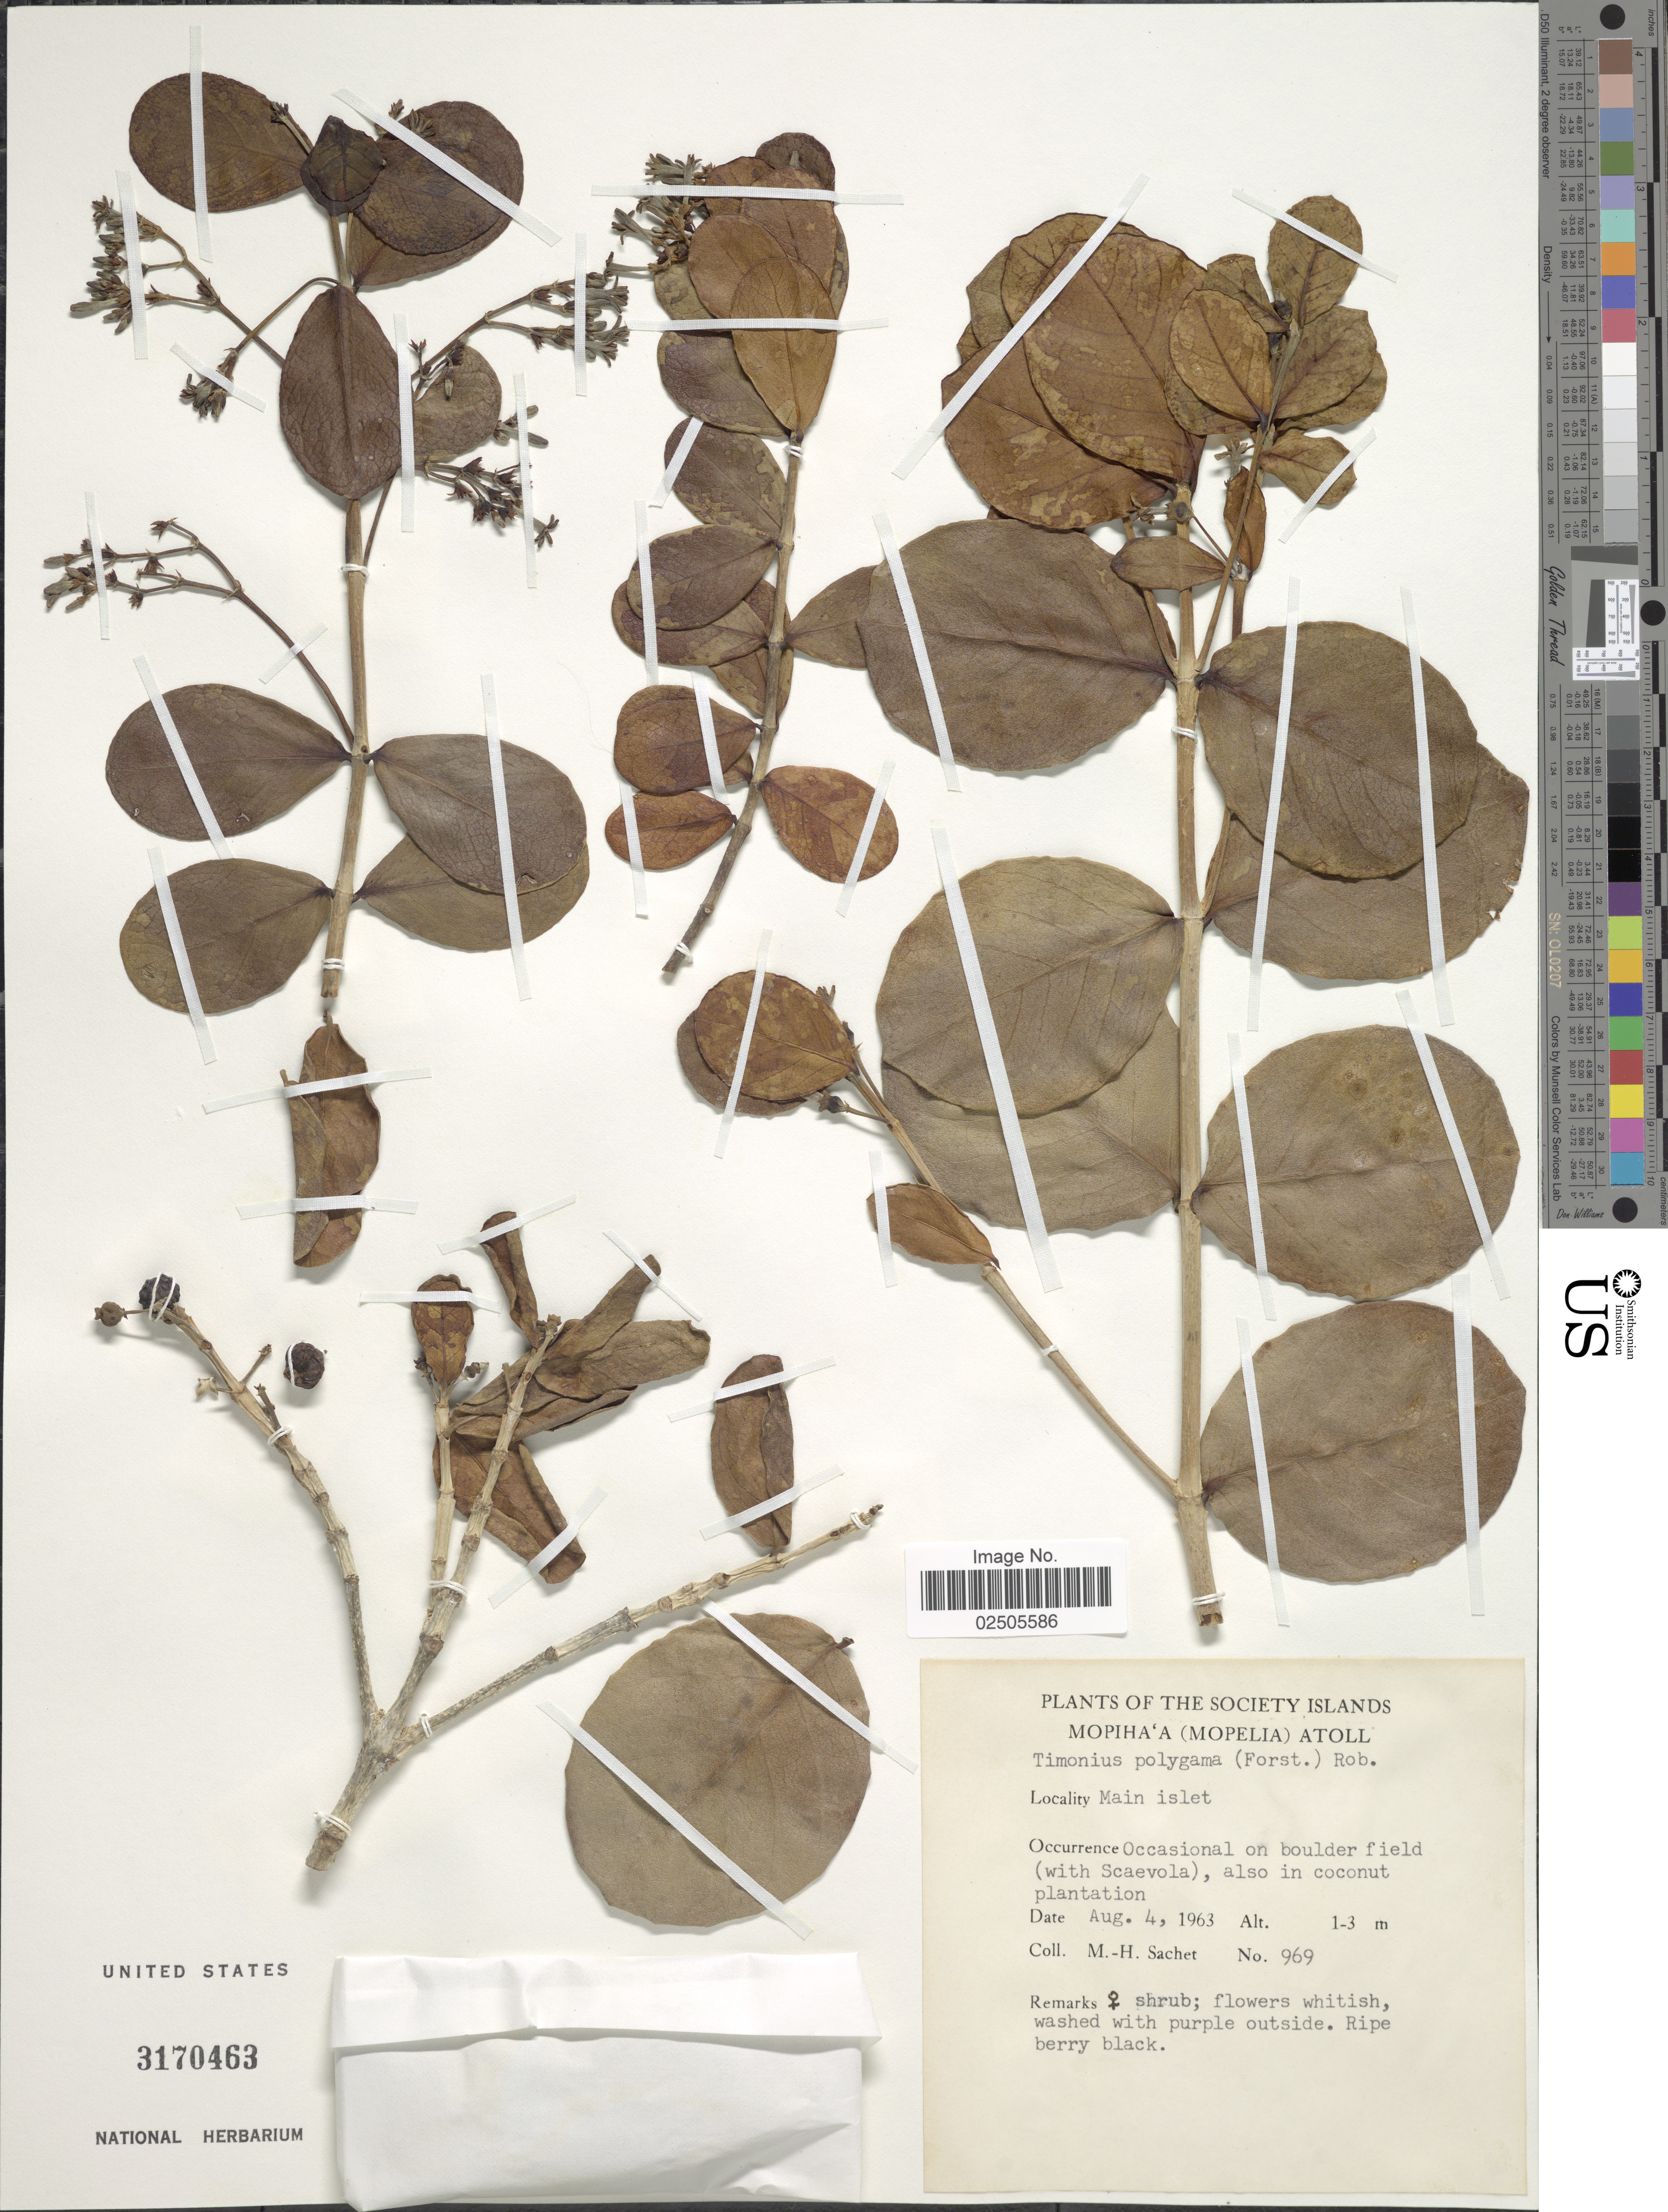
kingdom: Plantae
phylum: Tracheophyta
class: Magnoliopsida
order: Gentianales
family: Rubiaceae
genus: Timonius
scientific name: Timonius polygamus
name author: (G. Forst.) Rob.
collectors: M.-H. Sachet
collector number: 969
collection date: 1963-08-04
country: French Polynesia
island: Maupihaa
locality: Society Islands, Mopiha'a (Mopelia) Atoll, Main islet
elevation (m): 1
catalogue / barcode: US 3170463